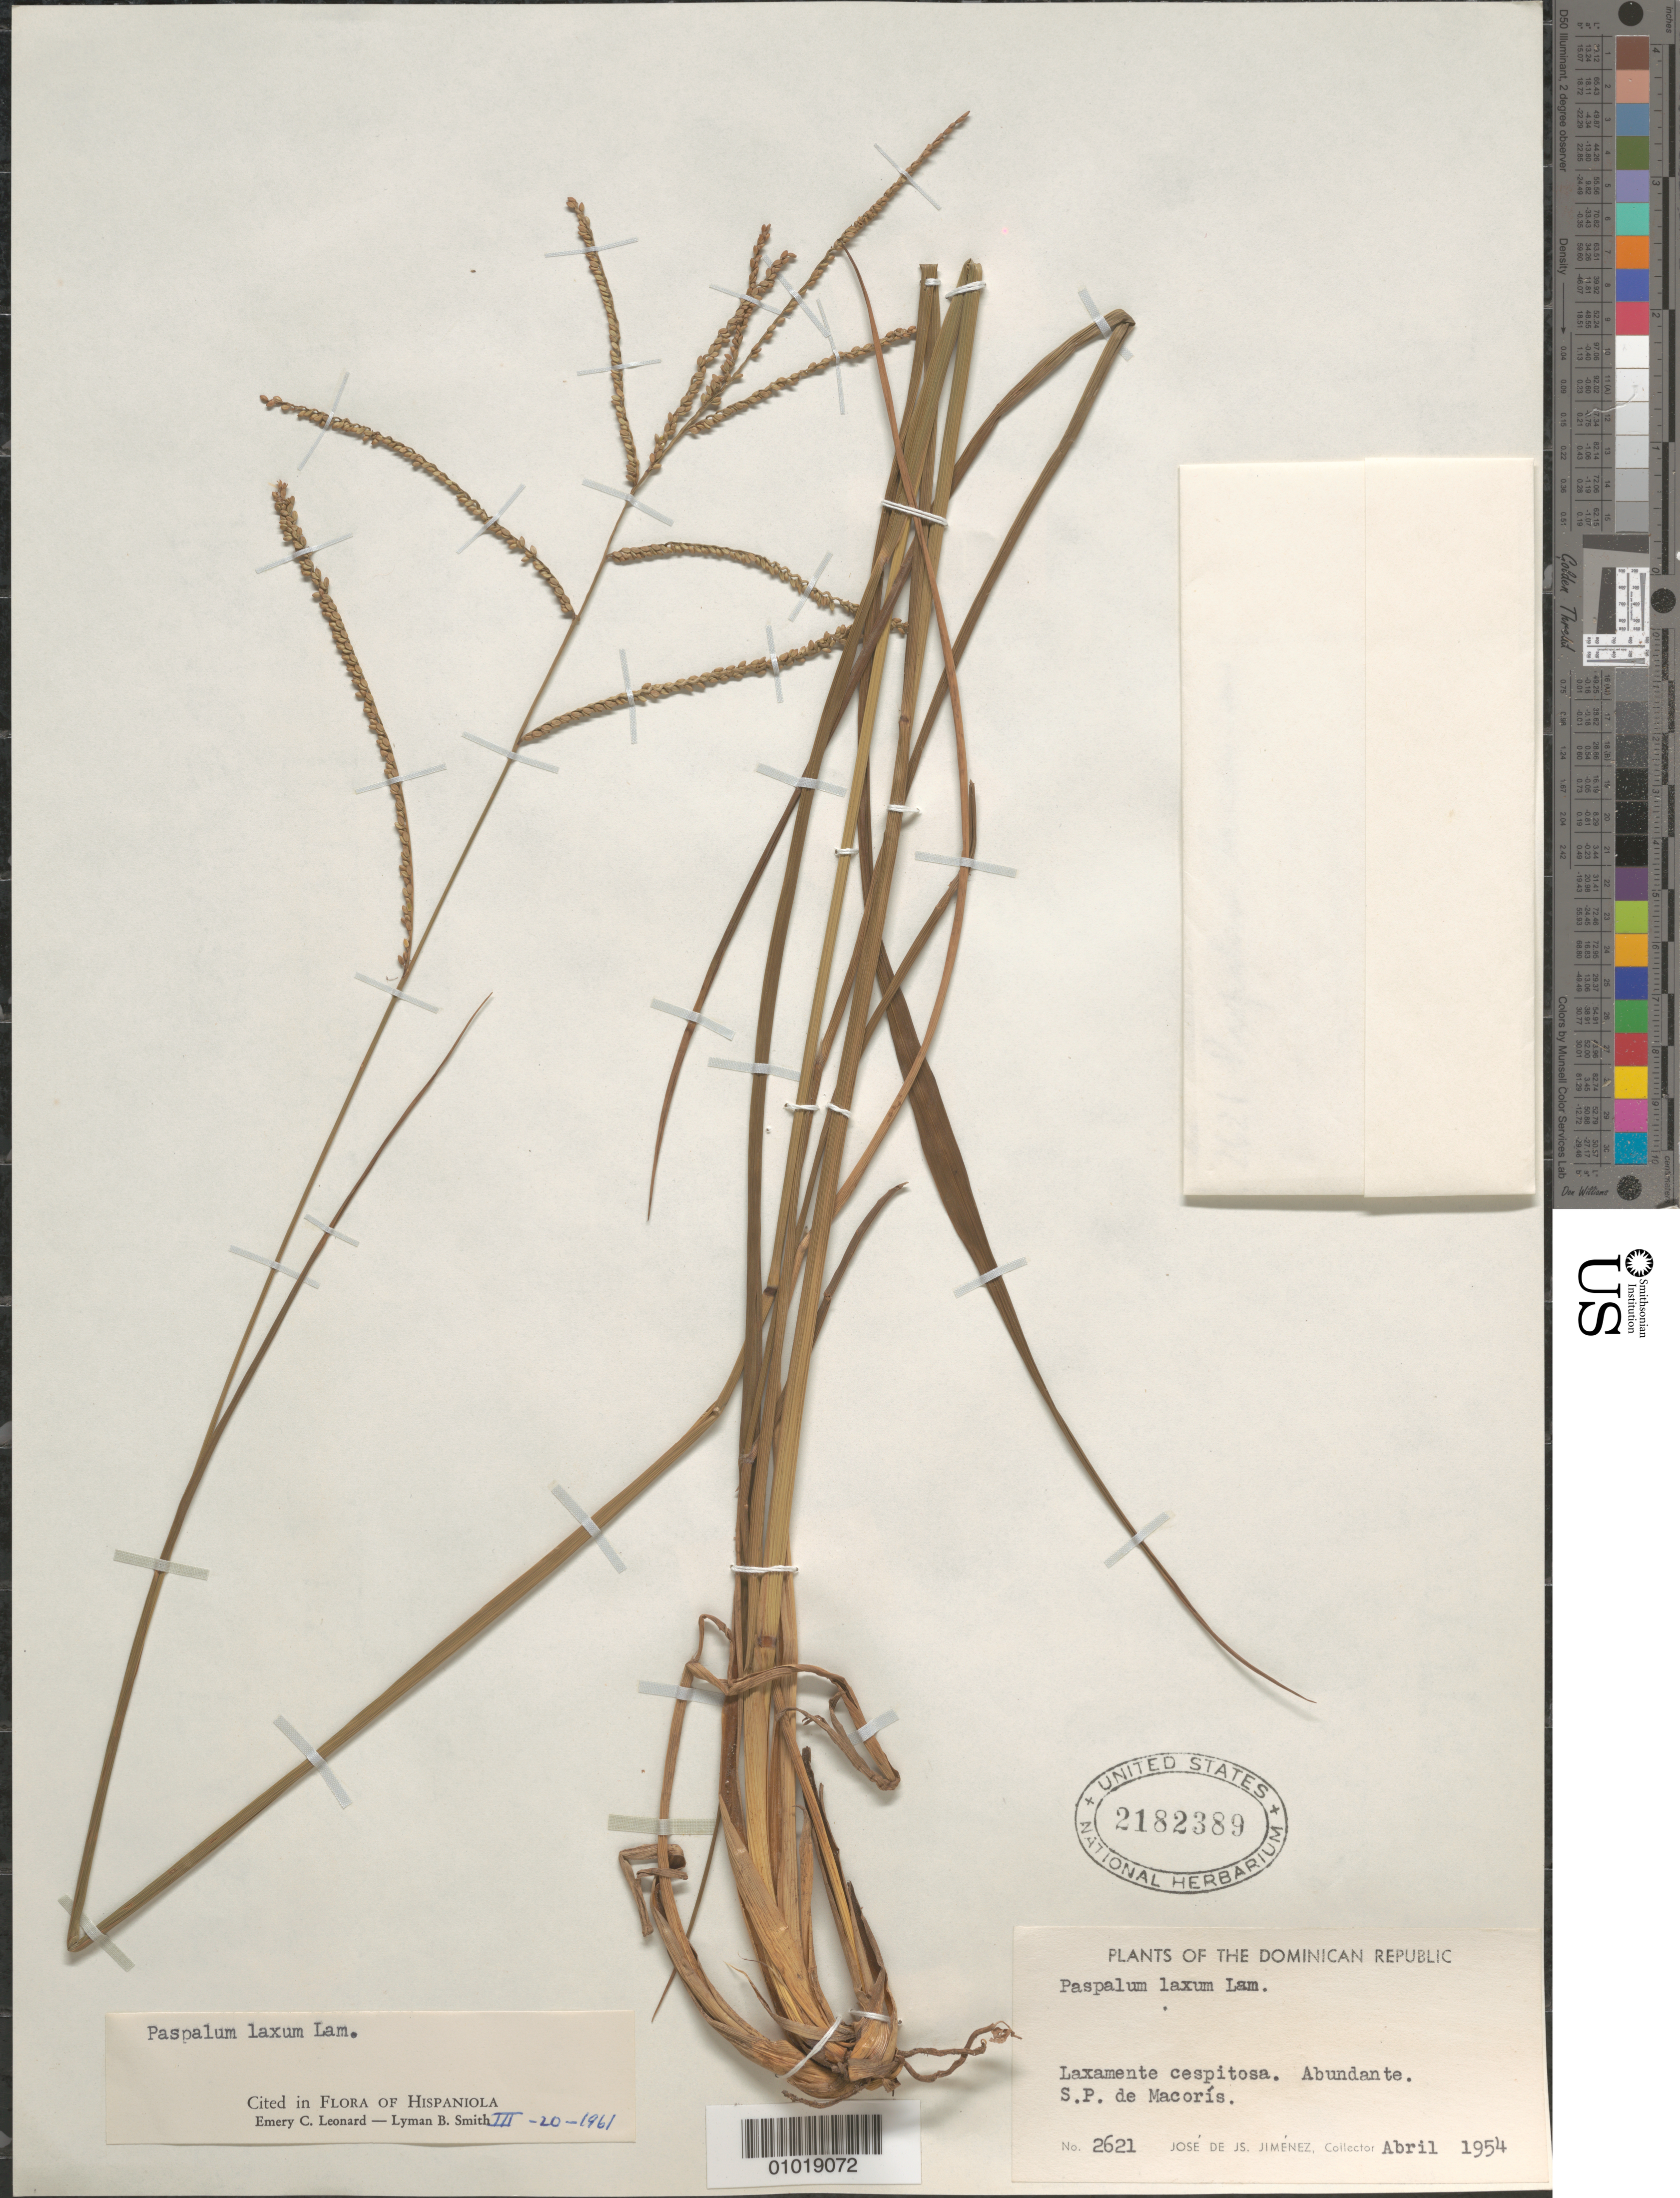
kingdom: Plantae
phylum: Tracheophyta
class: Liliopsida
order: Poales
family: Poaceae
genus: Paspalum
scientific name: Paspalum laxum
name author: Lam.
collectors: J. J. Jiménez Almonte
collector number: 2621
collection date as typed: Apr 1954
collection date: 1954-04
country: Dominican Republic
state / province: San Pedro de Macorís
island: Hispaniola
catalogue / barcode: US 2182389